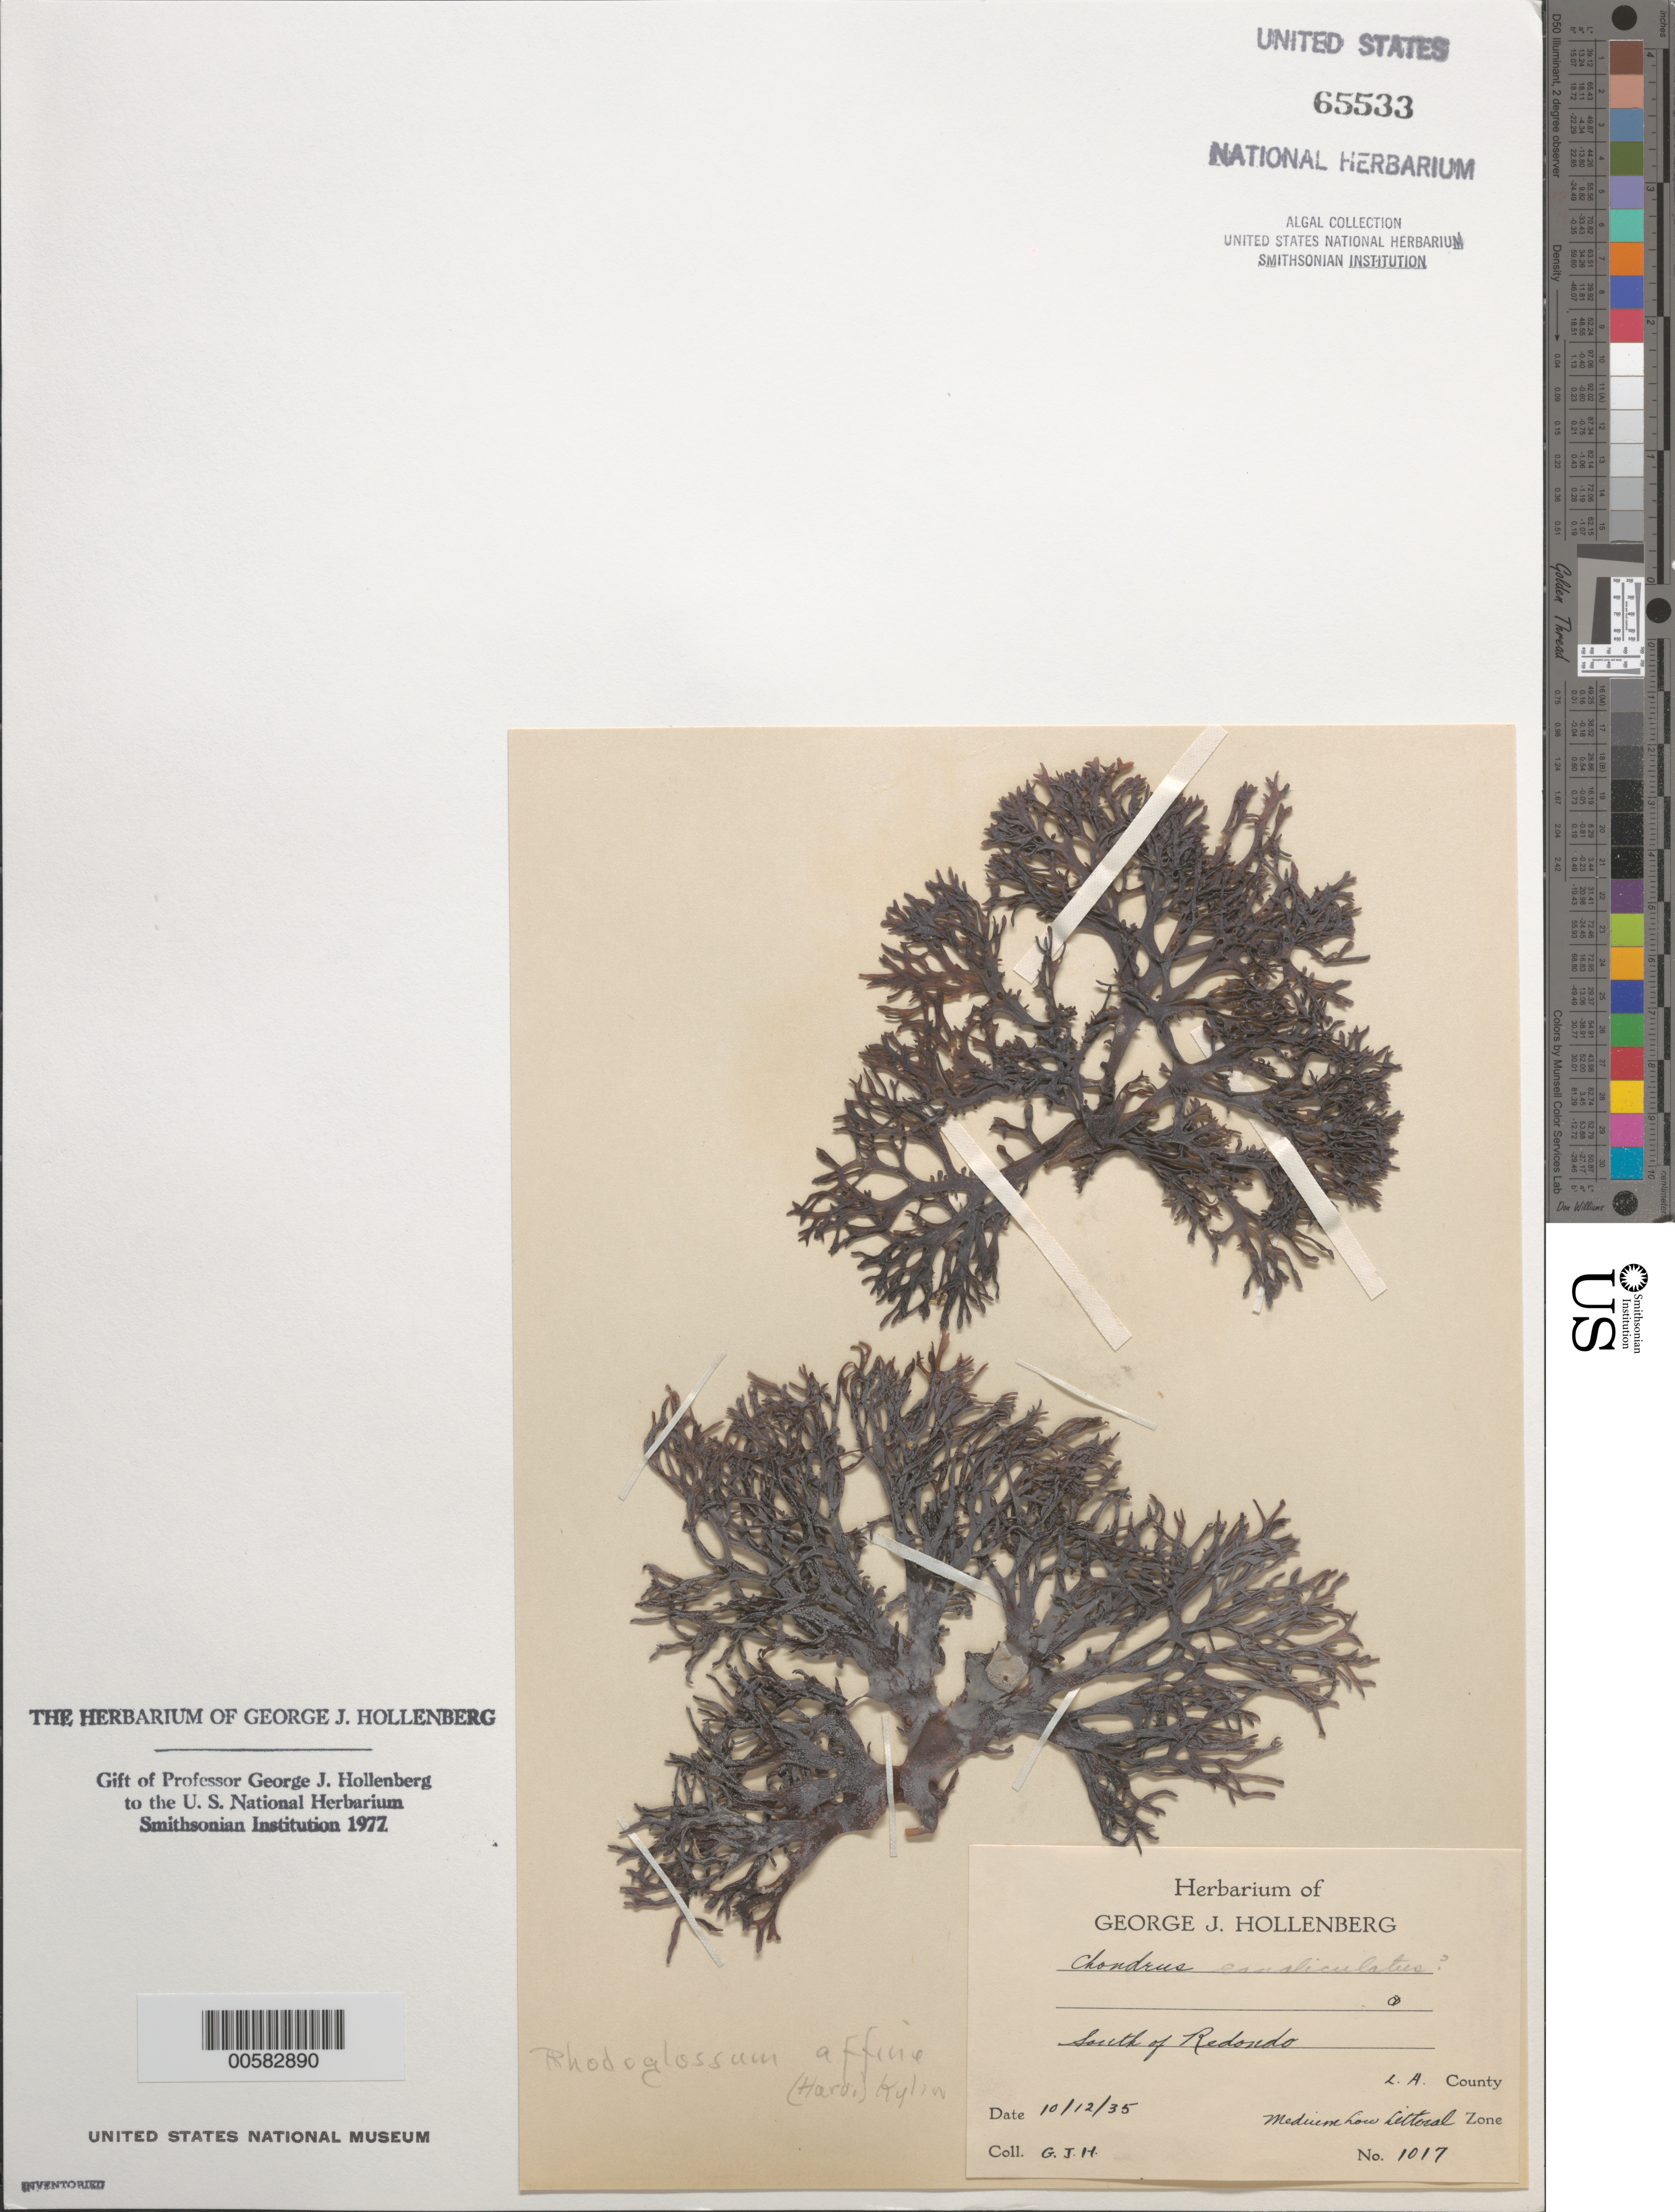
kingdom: Plantae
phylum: Rhodophyta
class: Florideophyceae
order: Gigartinales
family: Gigartinaceae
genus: Mazzaella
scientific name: Mazzaella affinis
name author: (Harvey) Fredericq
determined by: Algae name updating Project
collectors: G. Hollenberg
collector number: GJH 1017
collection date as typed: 12 Oct 1935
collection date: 1935-10-12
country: United States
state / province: California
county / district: Los Angeles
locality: South of Redondo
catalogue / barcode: US 65533